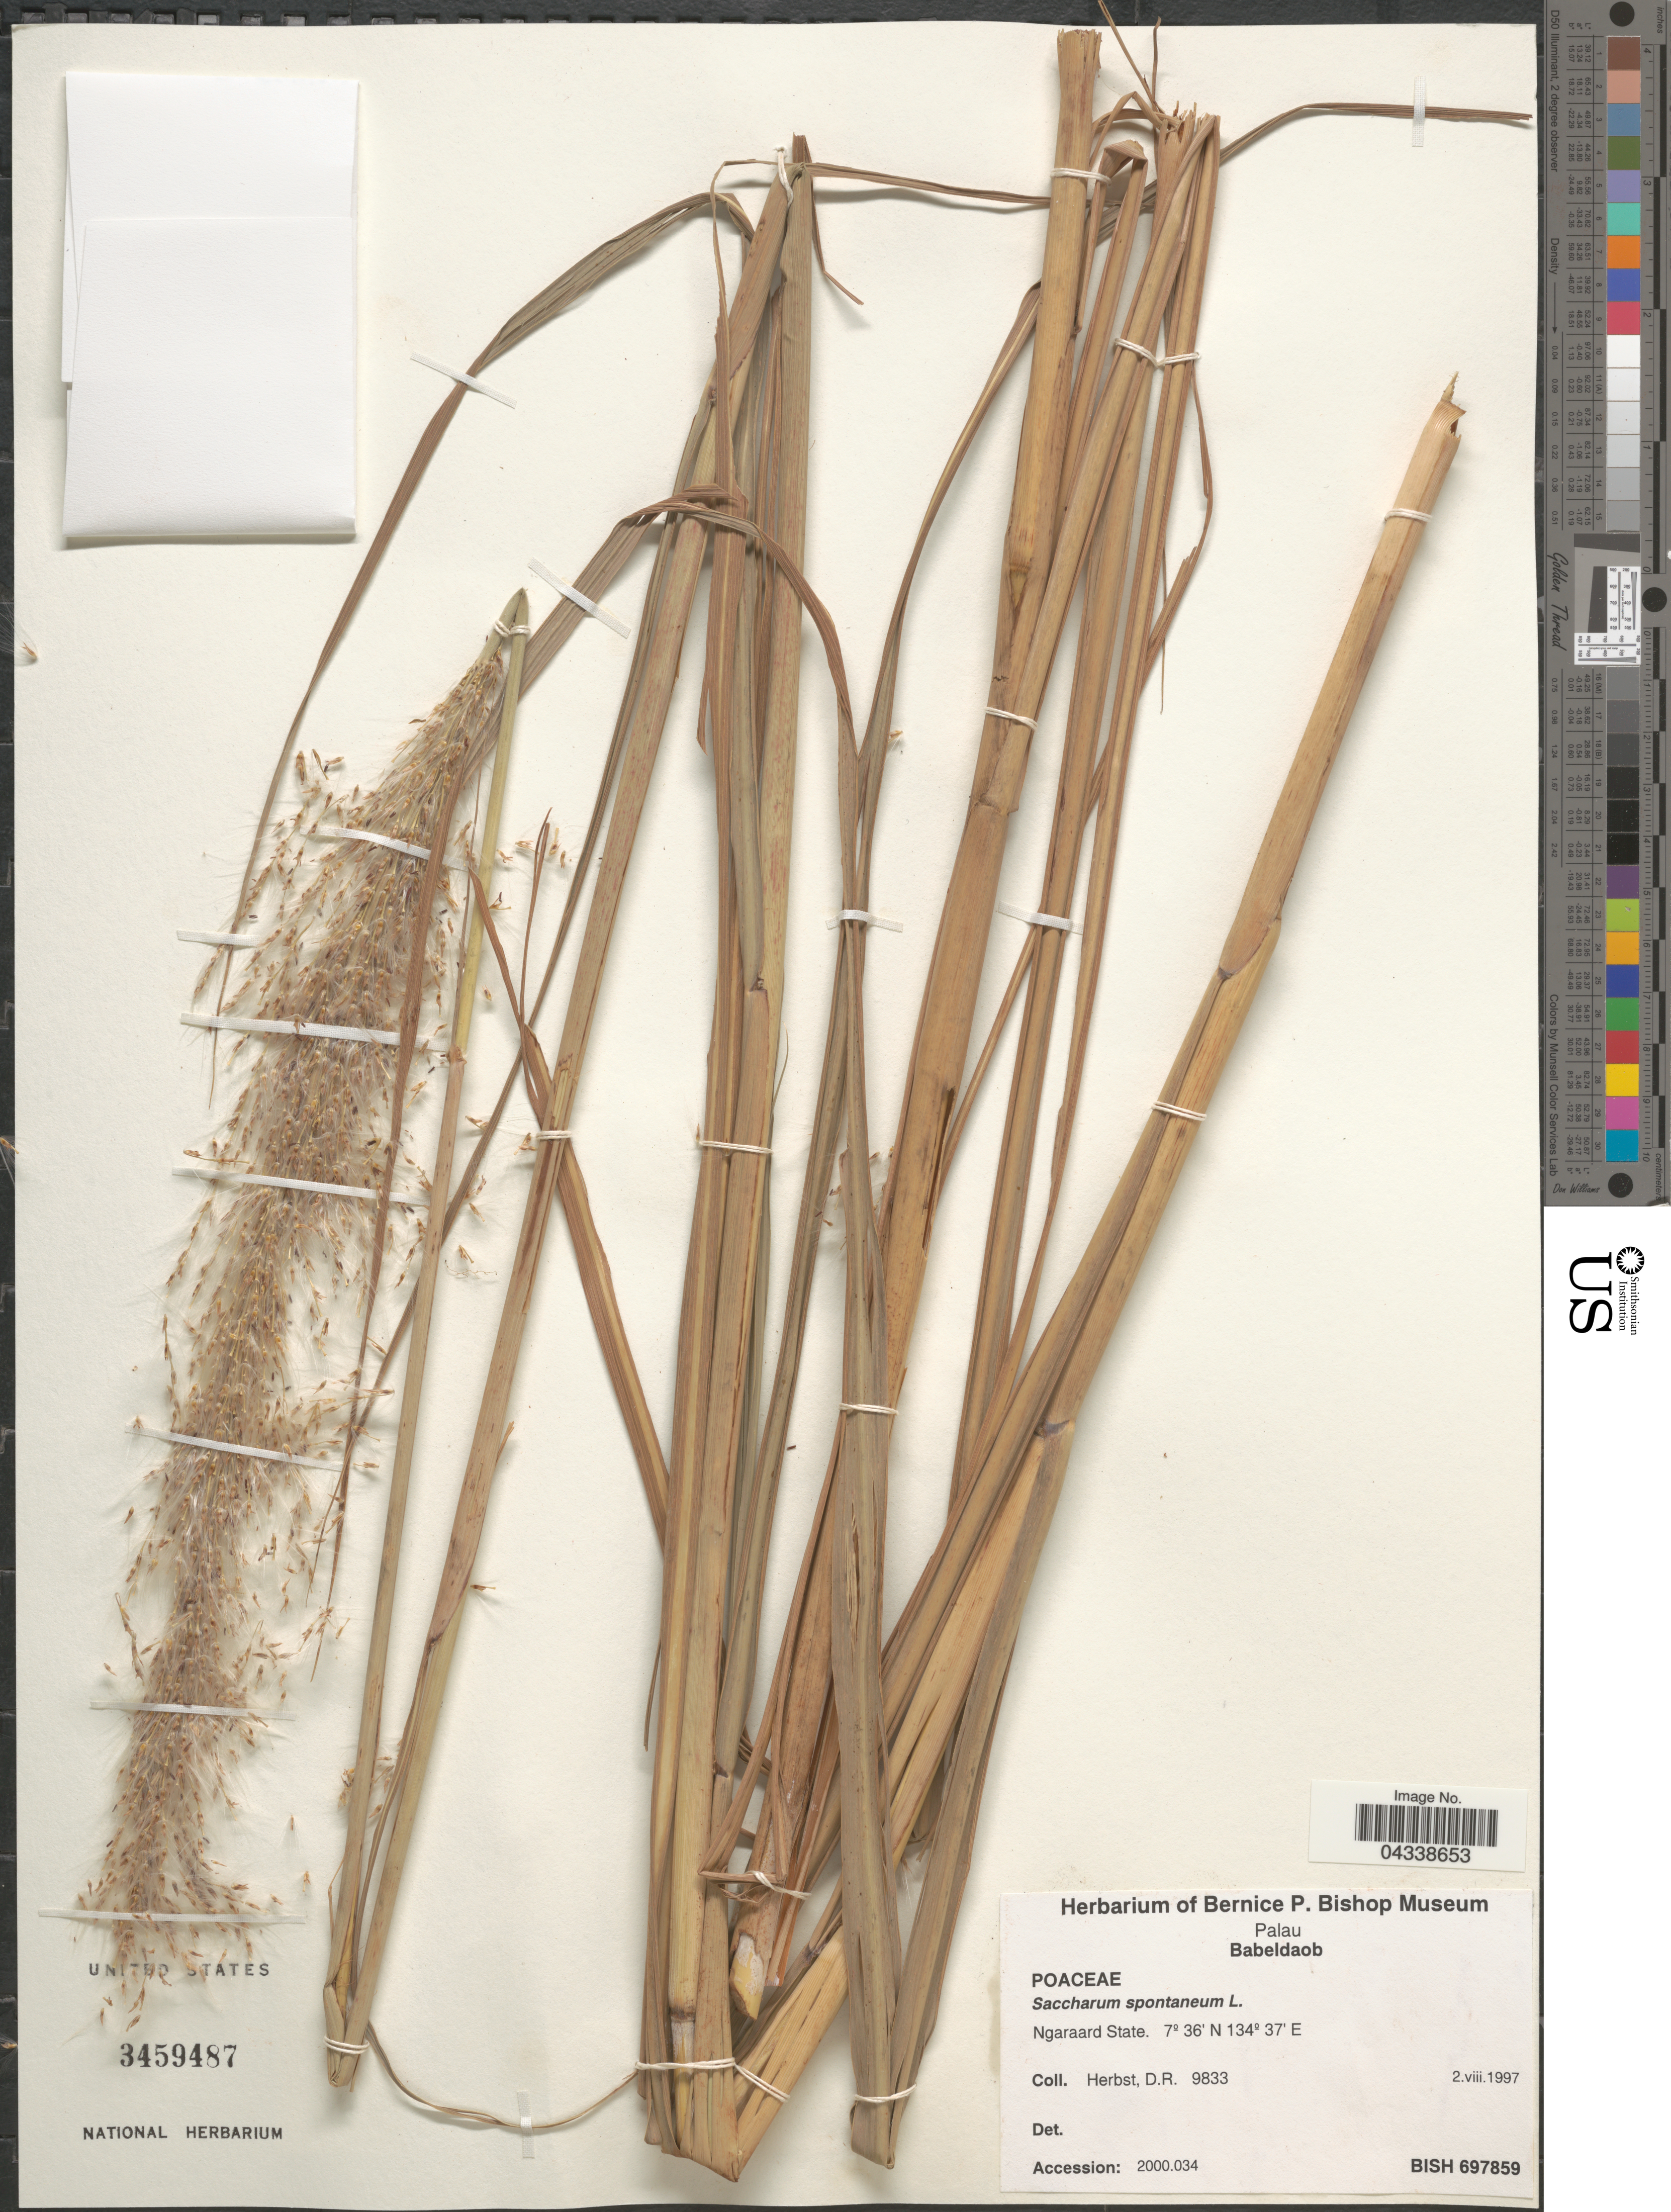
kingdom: Plantae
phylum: Tracheophyta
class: Liliopsida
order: Poales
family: Poaceae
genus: Saccharum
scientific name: Saccharum spontaneum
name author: L.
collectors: D. R. Herbst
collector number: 9833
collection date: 1997-08-02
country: Palau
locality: Palau. Babeldaob. Ngaraard State.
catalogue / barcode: US 3459487